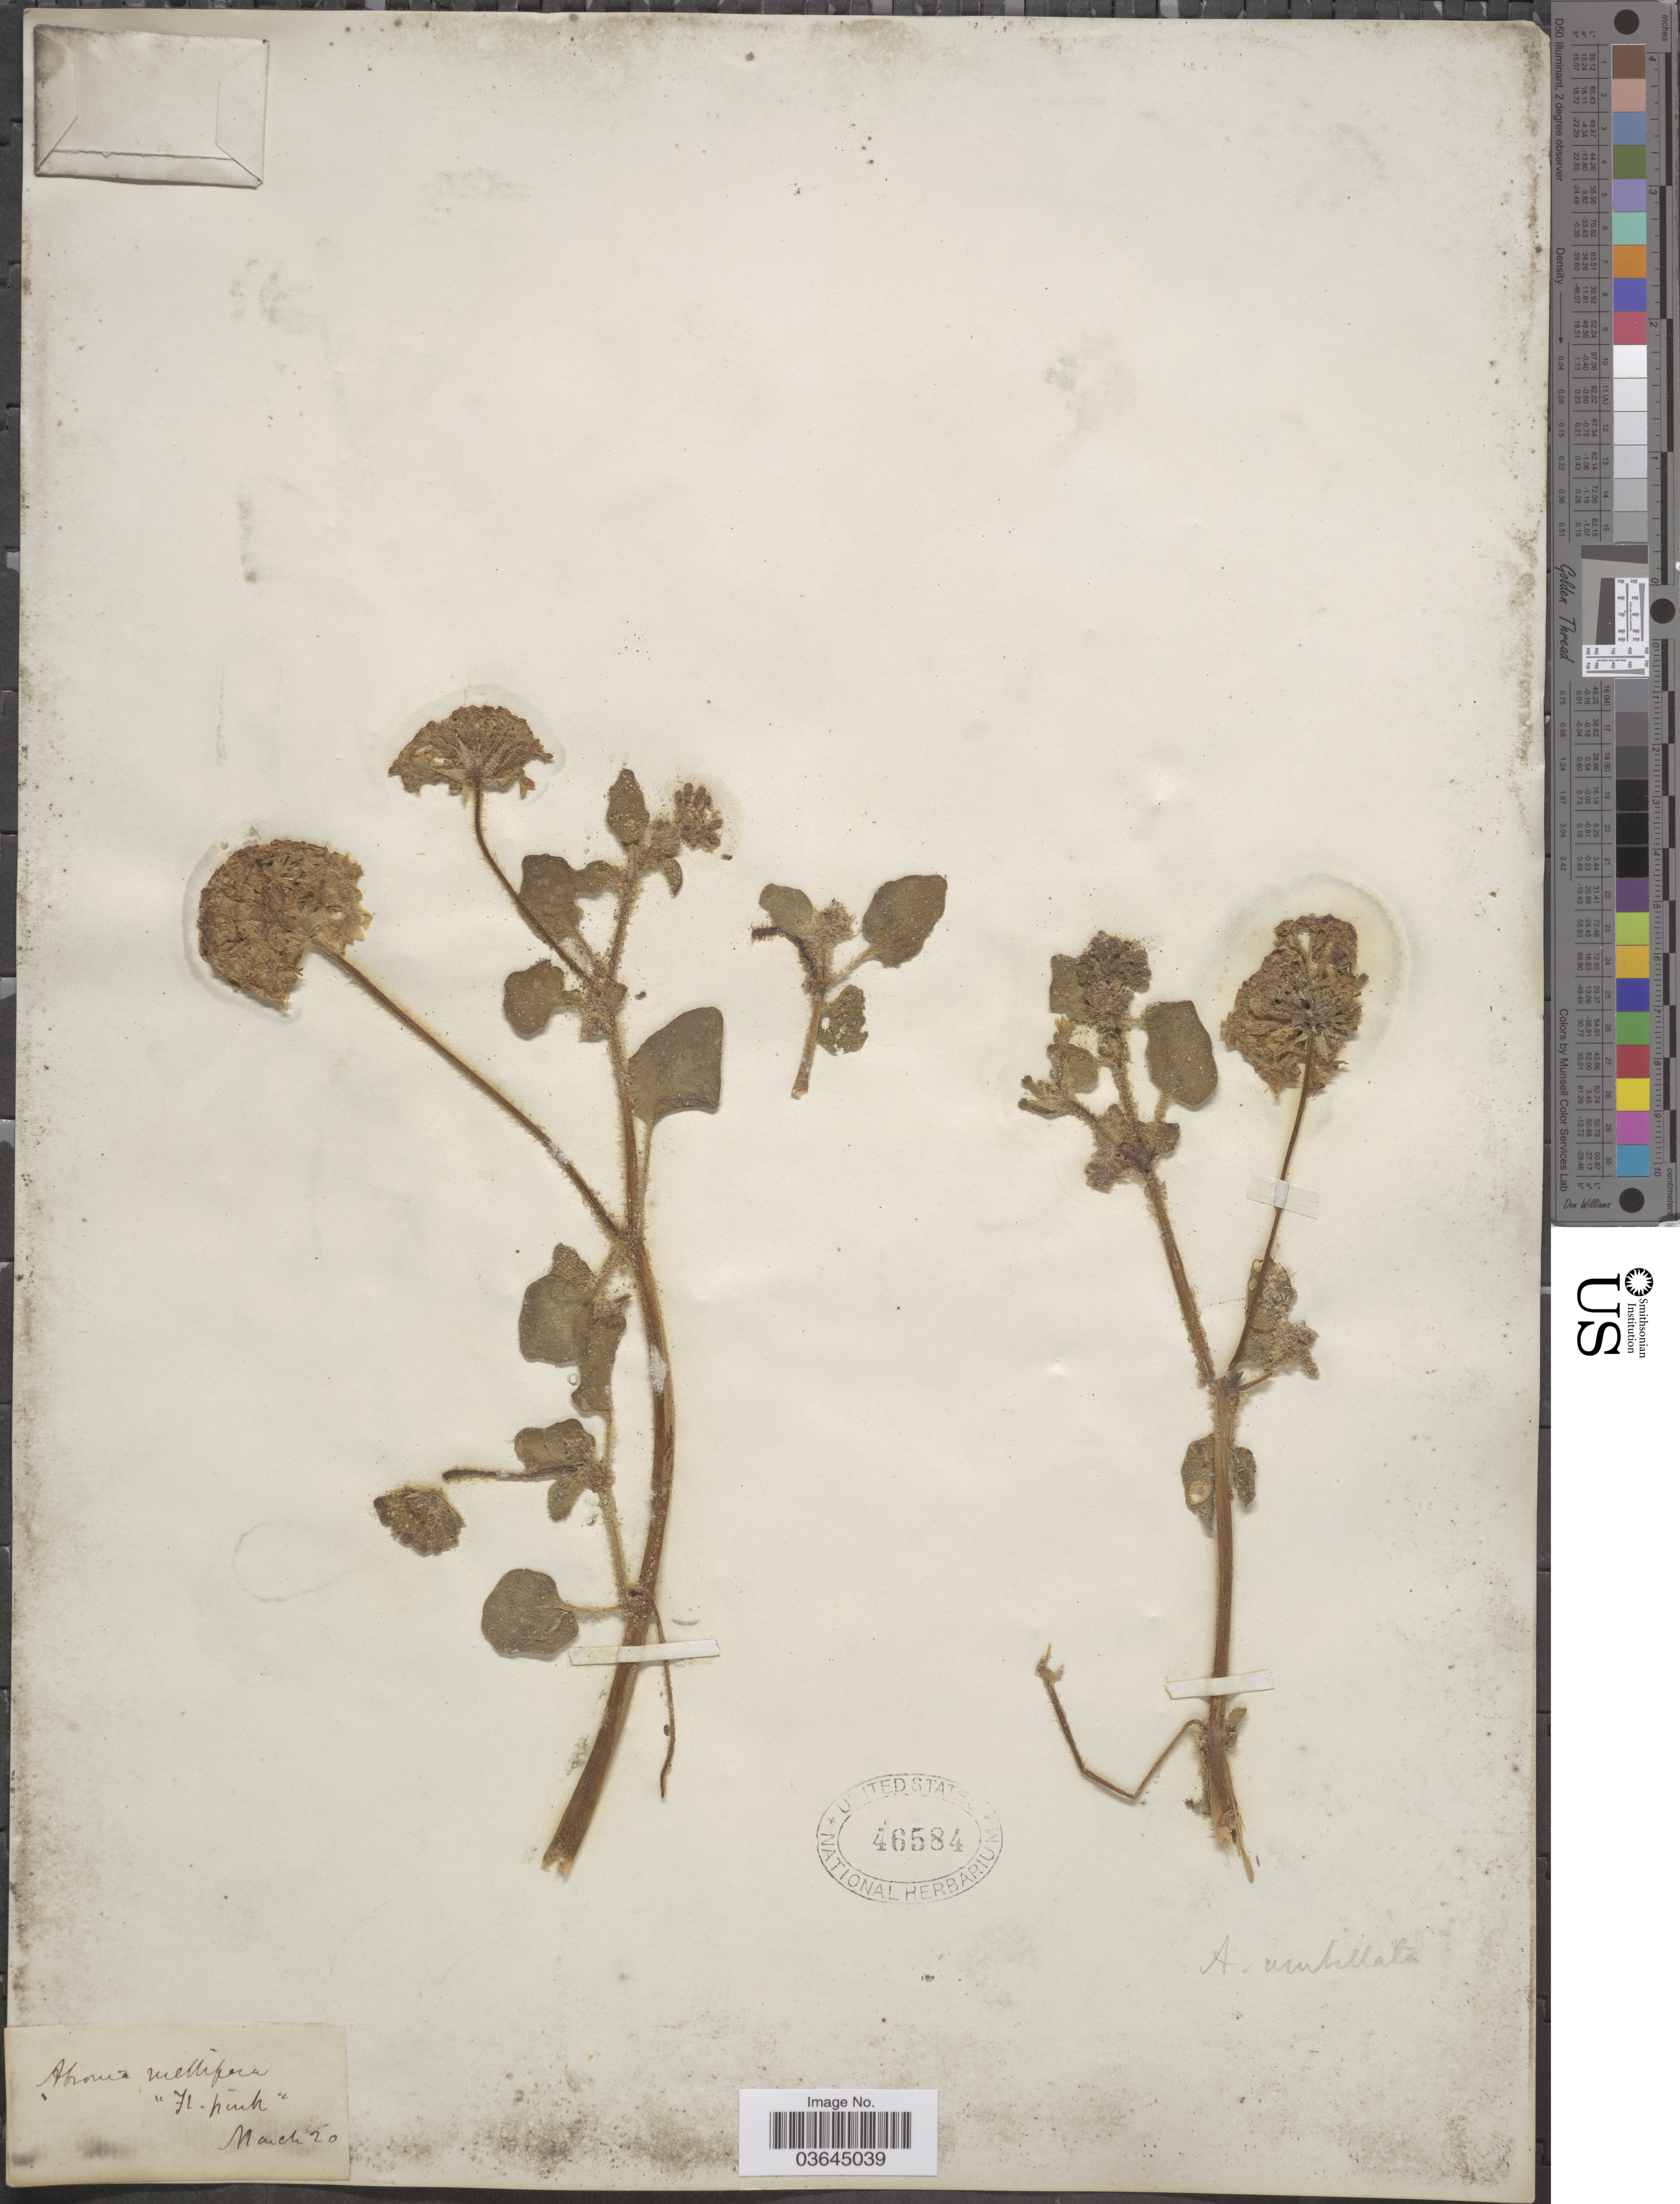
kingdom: Plantae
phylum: Tracheophyta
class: Magnoliopsida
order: Caryophyllales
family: Nyctaginaceae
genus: Abronia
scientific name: Abronia villosa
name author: S. Watson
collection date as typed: Transcribed d/m/y: /3/20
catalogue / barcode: US 46584